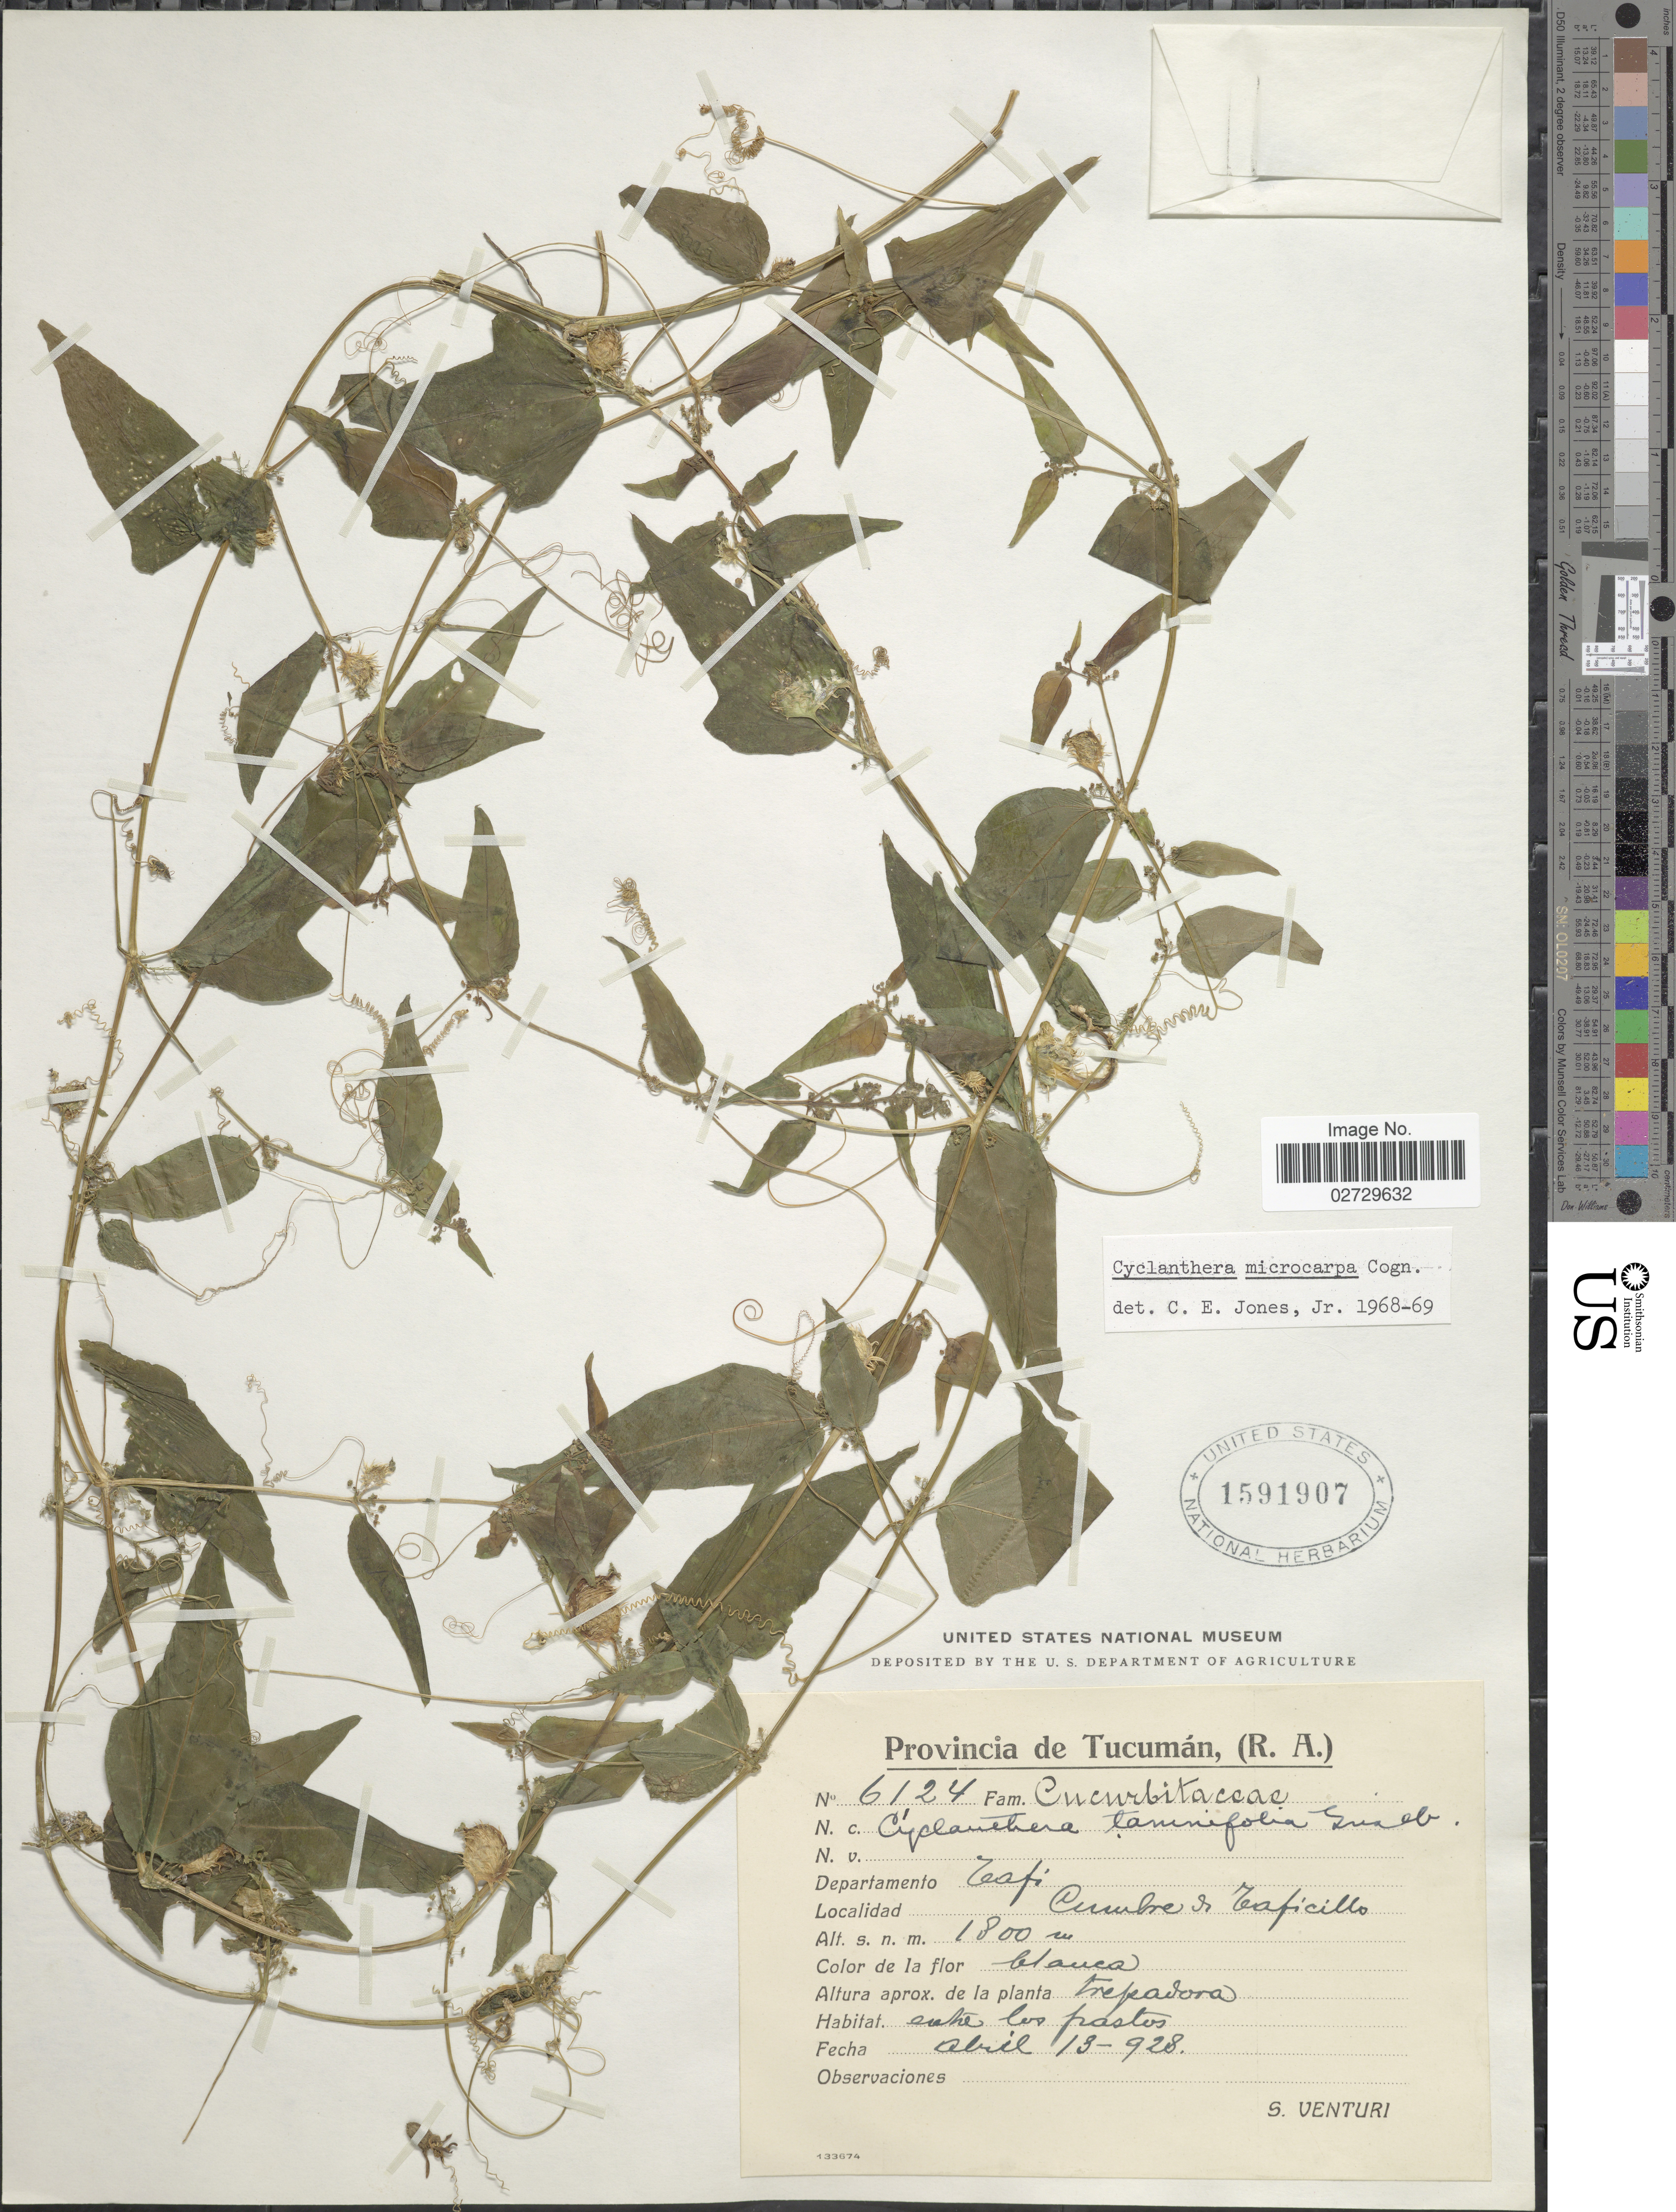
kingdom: Plantae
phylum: Tracheophyta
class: Magnoliopsida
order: Cucurbitales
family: Cucurbitaceae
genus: Cyclanthera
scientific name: Cyclanthera microcarpa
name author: Cogn.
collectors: S. Venturi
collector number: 6124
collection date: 1928-04-13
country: Argentina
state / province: Tucuman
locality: Provincia de Tucuman, (R.A.), Departamento Tafi, Cumbre de Taficillo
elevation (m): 1800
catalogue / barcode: US 1591907